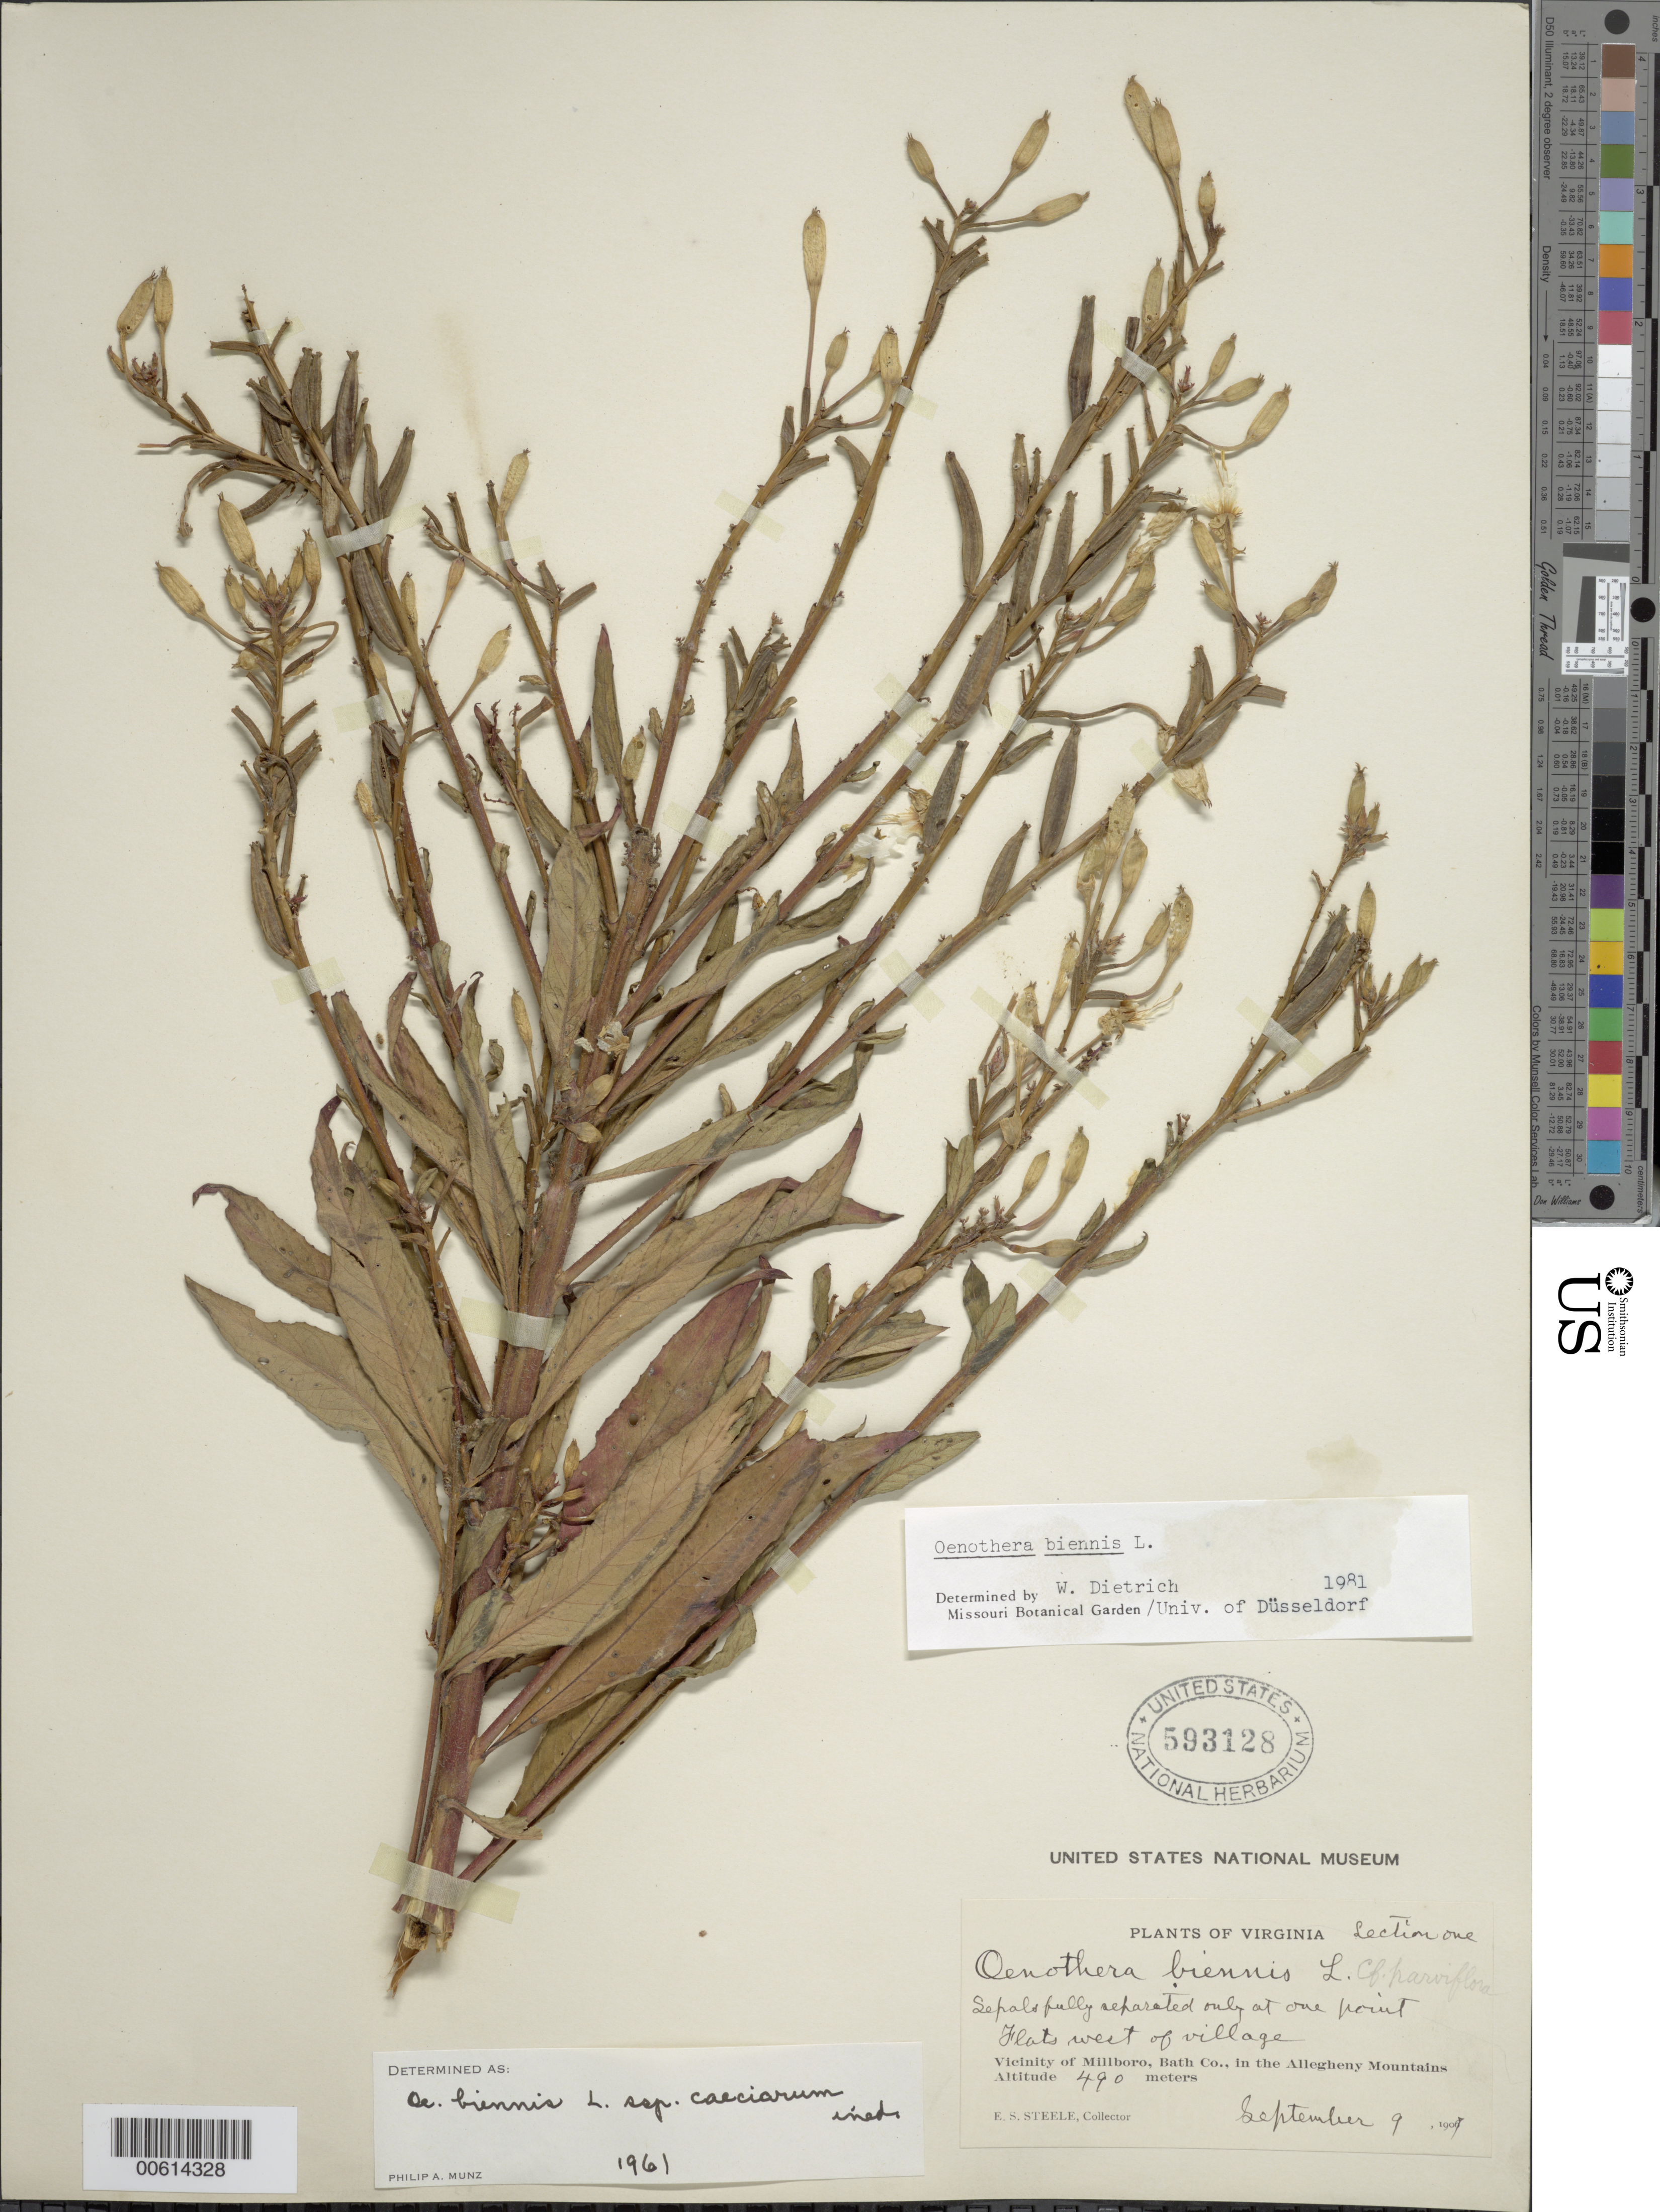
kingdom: Plantae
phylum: Tracheophyta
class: Magnoliopsida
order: Myrtales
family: Onagraceae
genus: Oenothera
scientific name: Oenothera biennis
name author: L.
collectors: E. Steele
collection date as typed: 09 Sep 1907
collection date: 1907-09-09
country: United States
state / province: Virginia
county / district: Bath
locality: Millboro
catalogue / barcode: US 593128